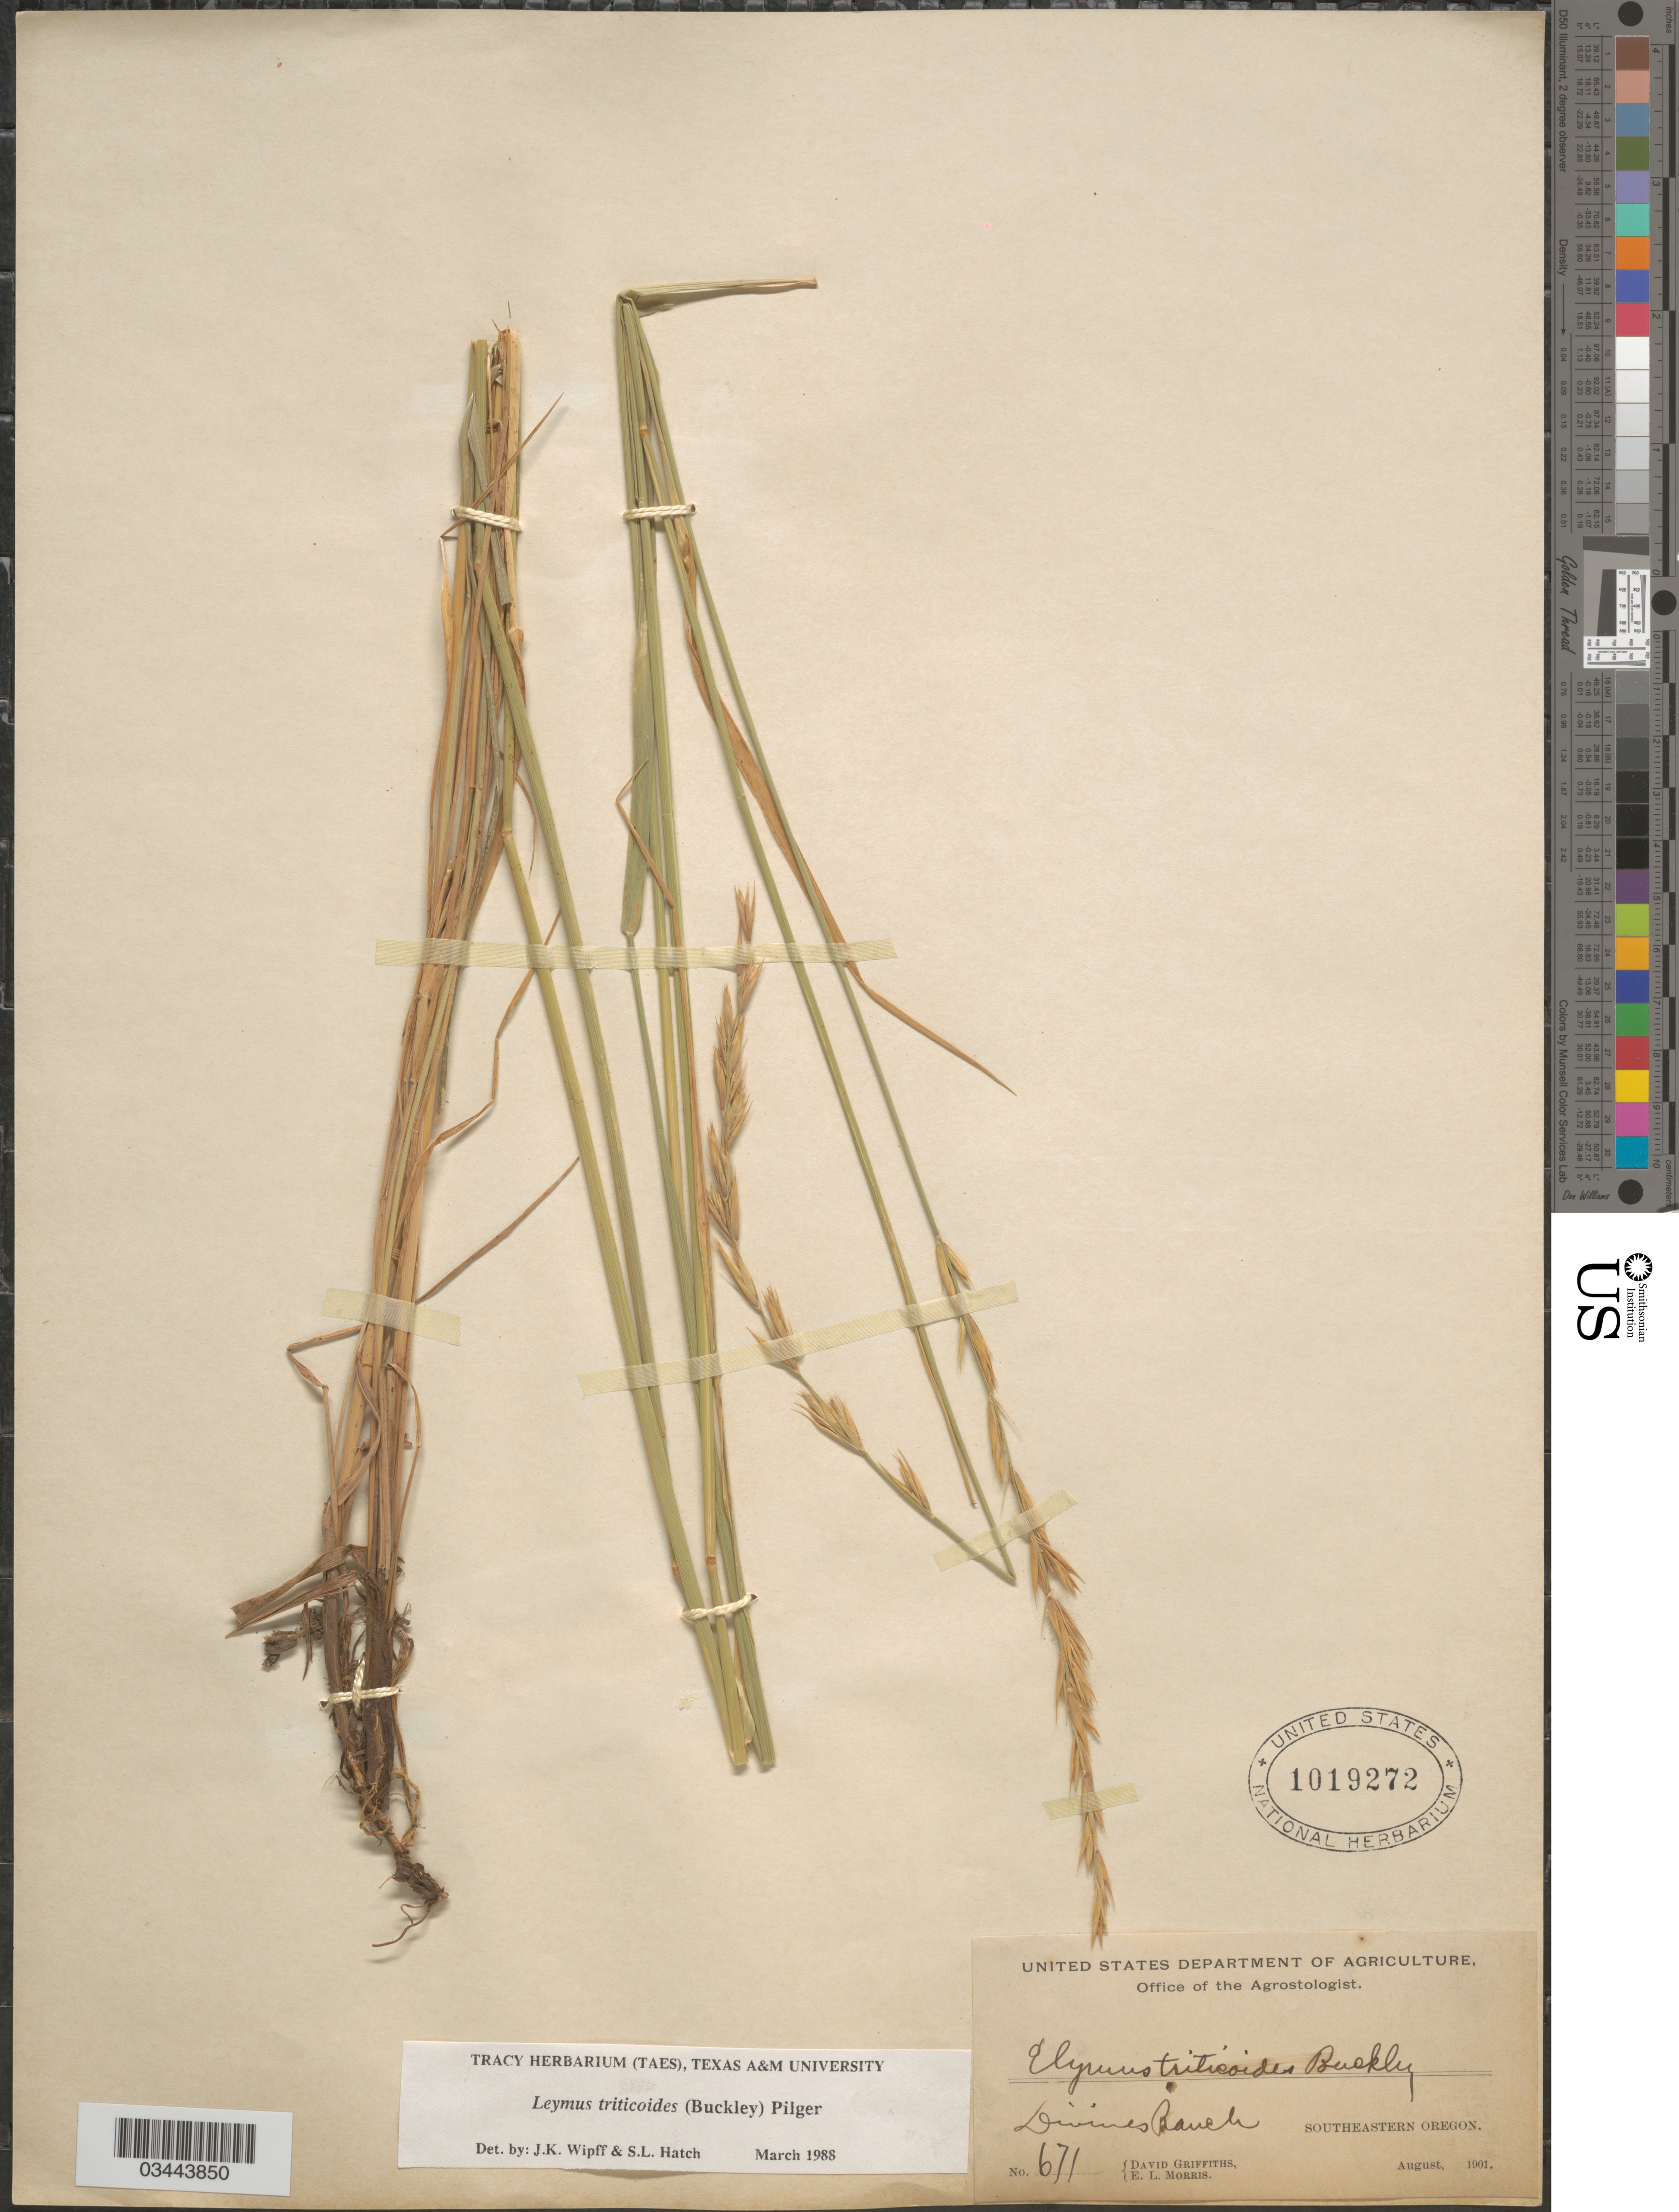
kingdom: Plantae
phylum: Tracheophyta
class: Liliopsida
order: Poales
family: Poaceae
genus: Leymus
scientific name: Leymus triticoides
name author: (Buckley) Pilg.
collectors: D. Griffiths & E. Morris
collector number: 671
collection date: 1901-08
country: United States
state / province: Oregon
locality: Divines Ranch. Southeastern Oregon.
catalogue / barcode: US 1019272